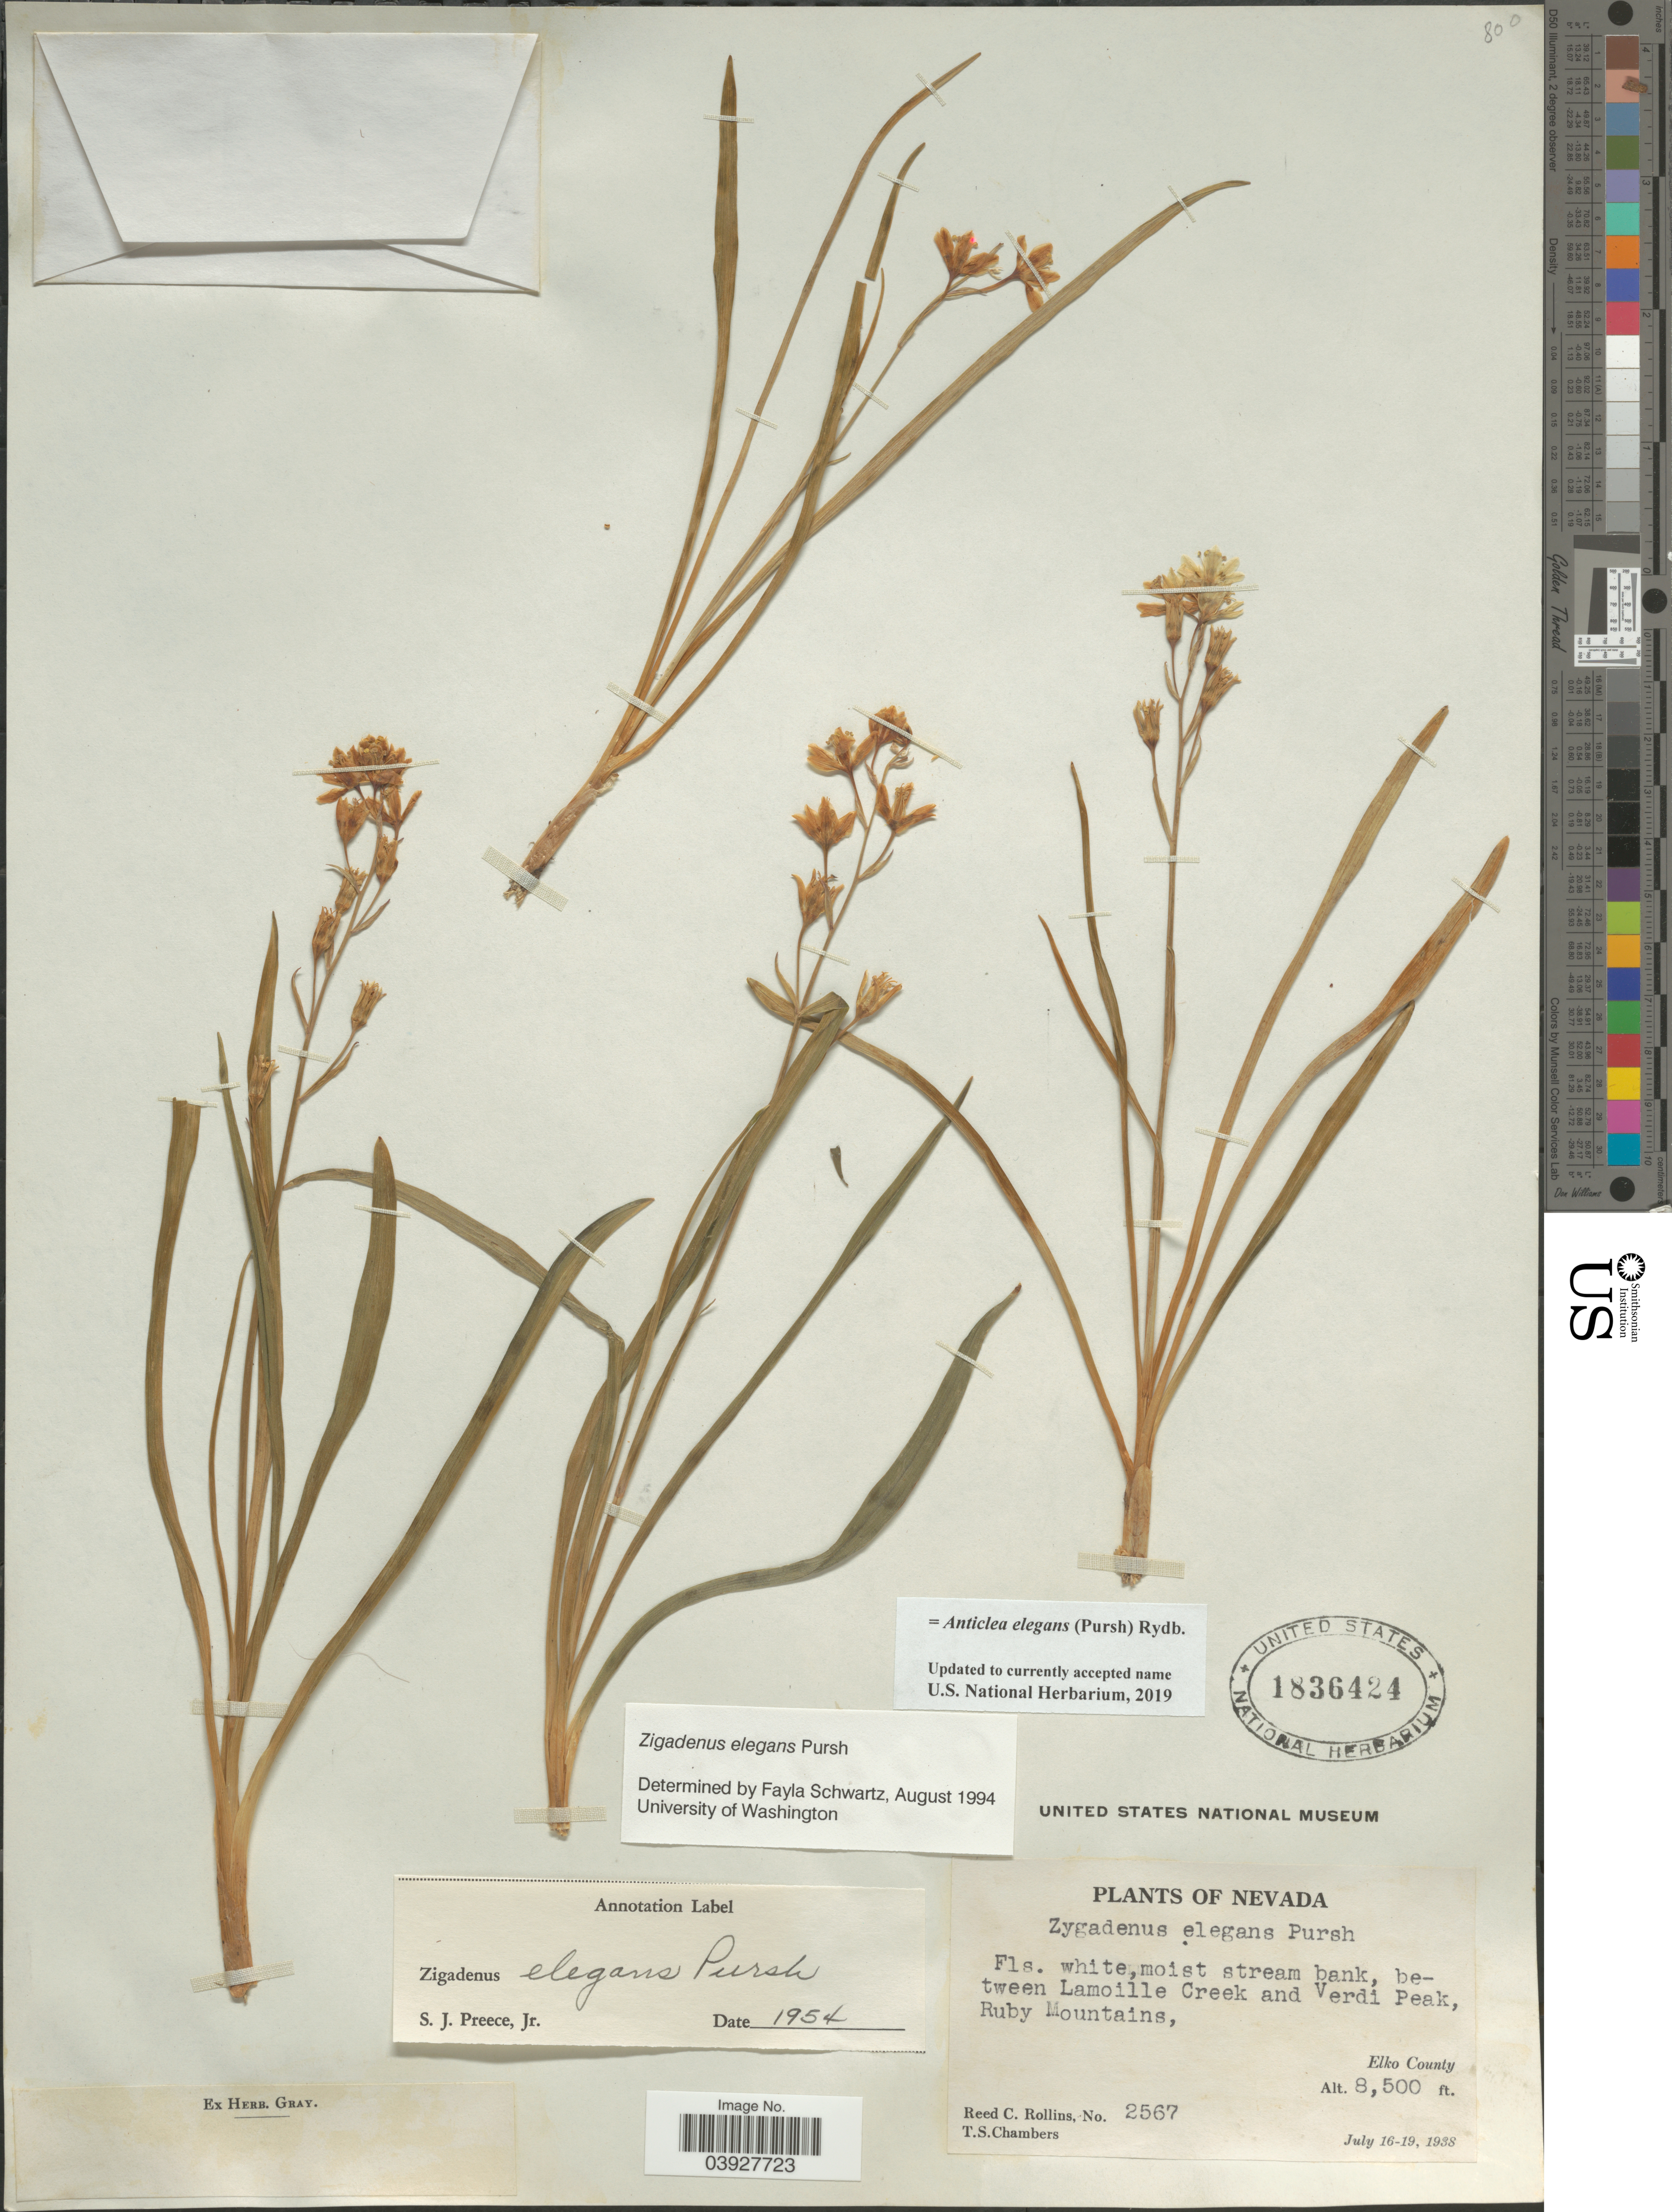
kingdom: Plantae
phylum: Tracheophyta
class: Liliopsida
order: Liliales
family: Melanthiaceae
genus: Anticlea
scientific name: Anticlea elegans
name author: (Pursh) Rydb.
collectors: R. C. Rollins & T. Chambers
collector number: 2567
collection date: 1938-07-16/1938-07-19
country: United States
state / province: Nevada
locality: Moist stream bank, between Lamoille Creek and Verdi Peak, Ruby Mountains. Elko County.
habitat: moist stream bank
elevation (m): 2591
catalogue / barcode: US 1836424